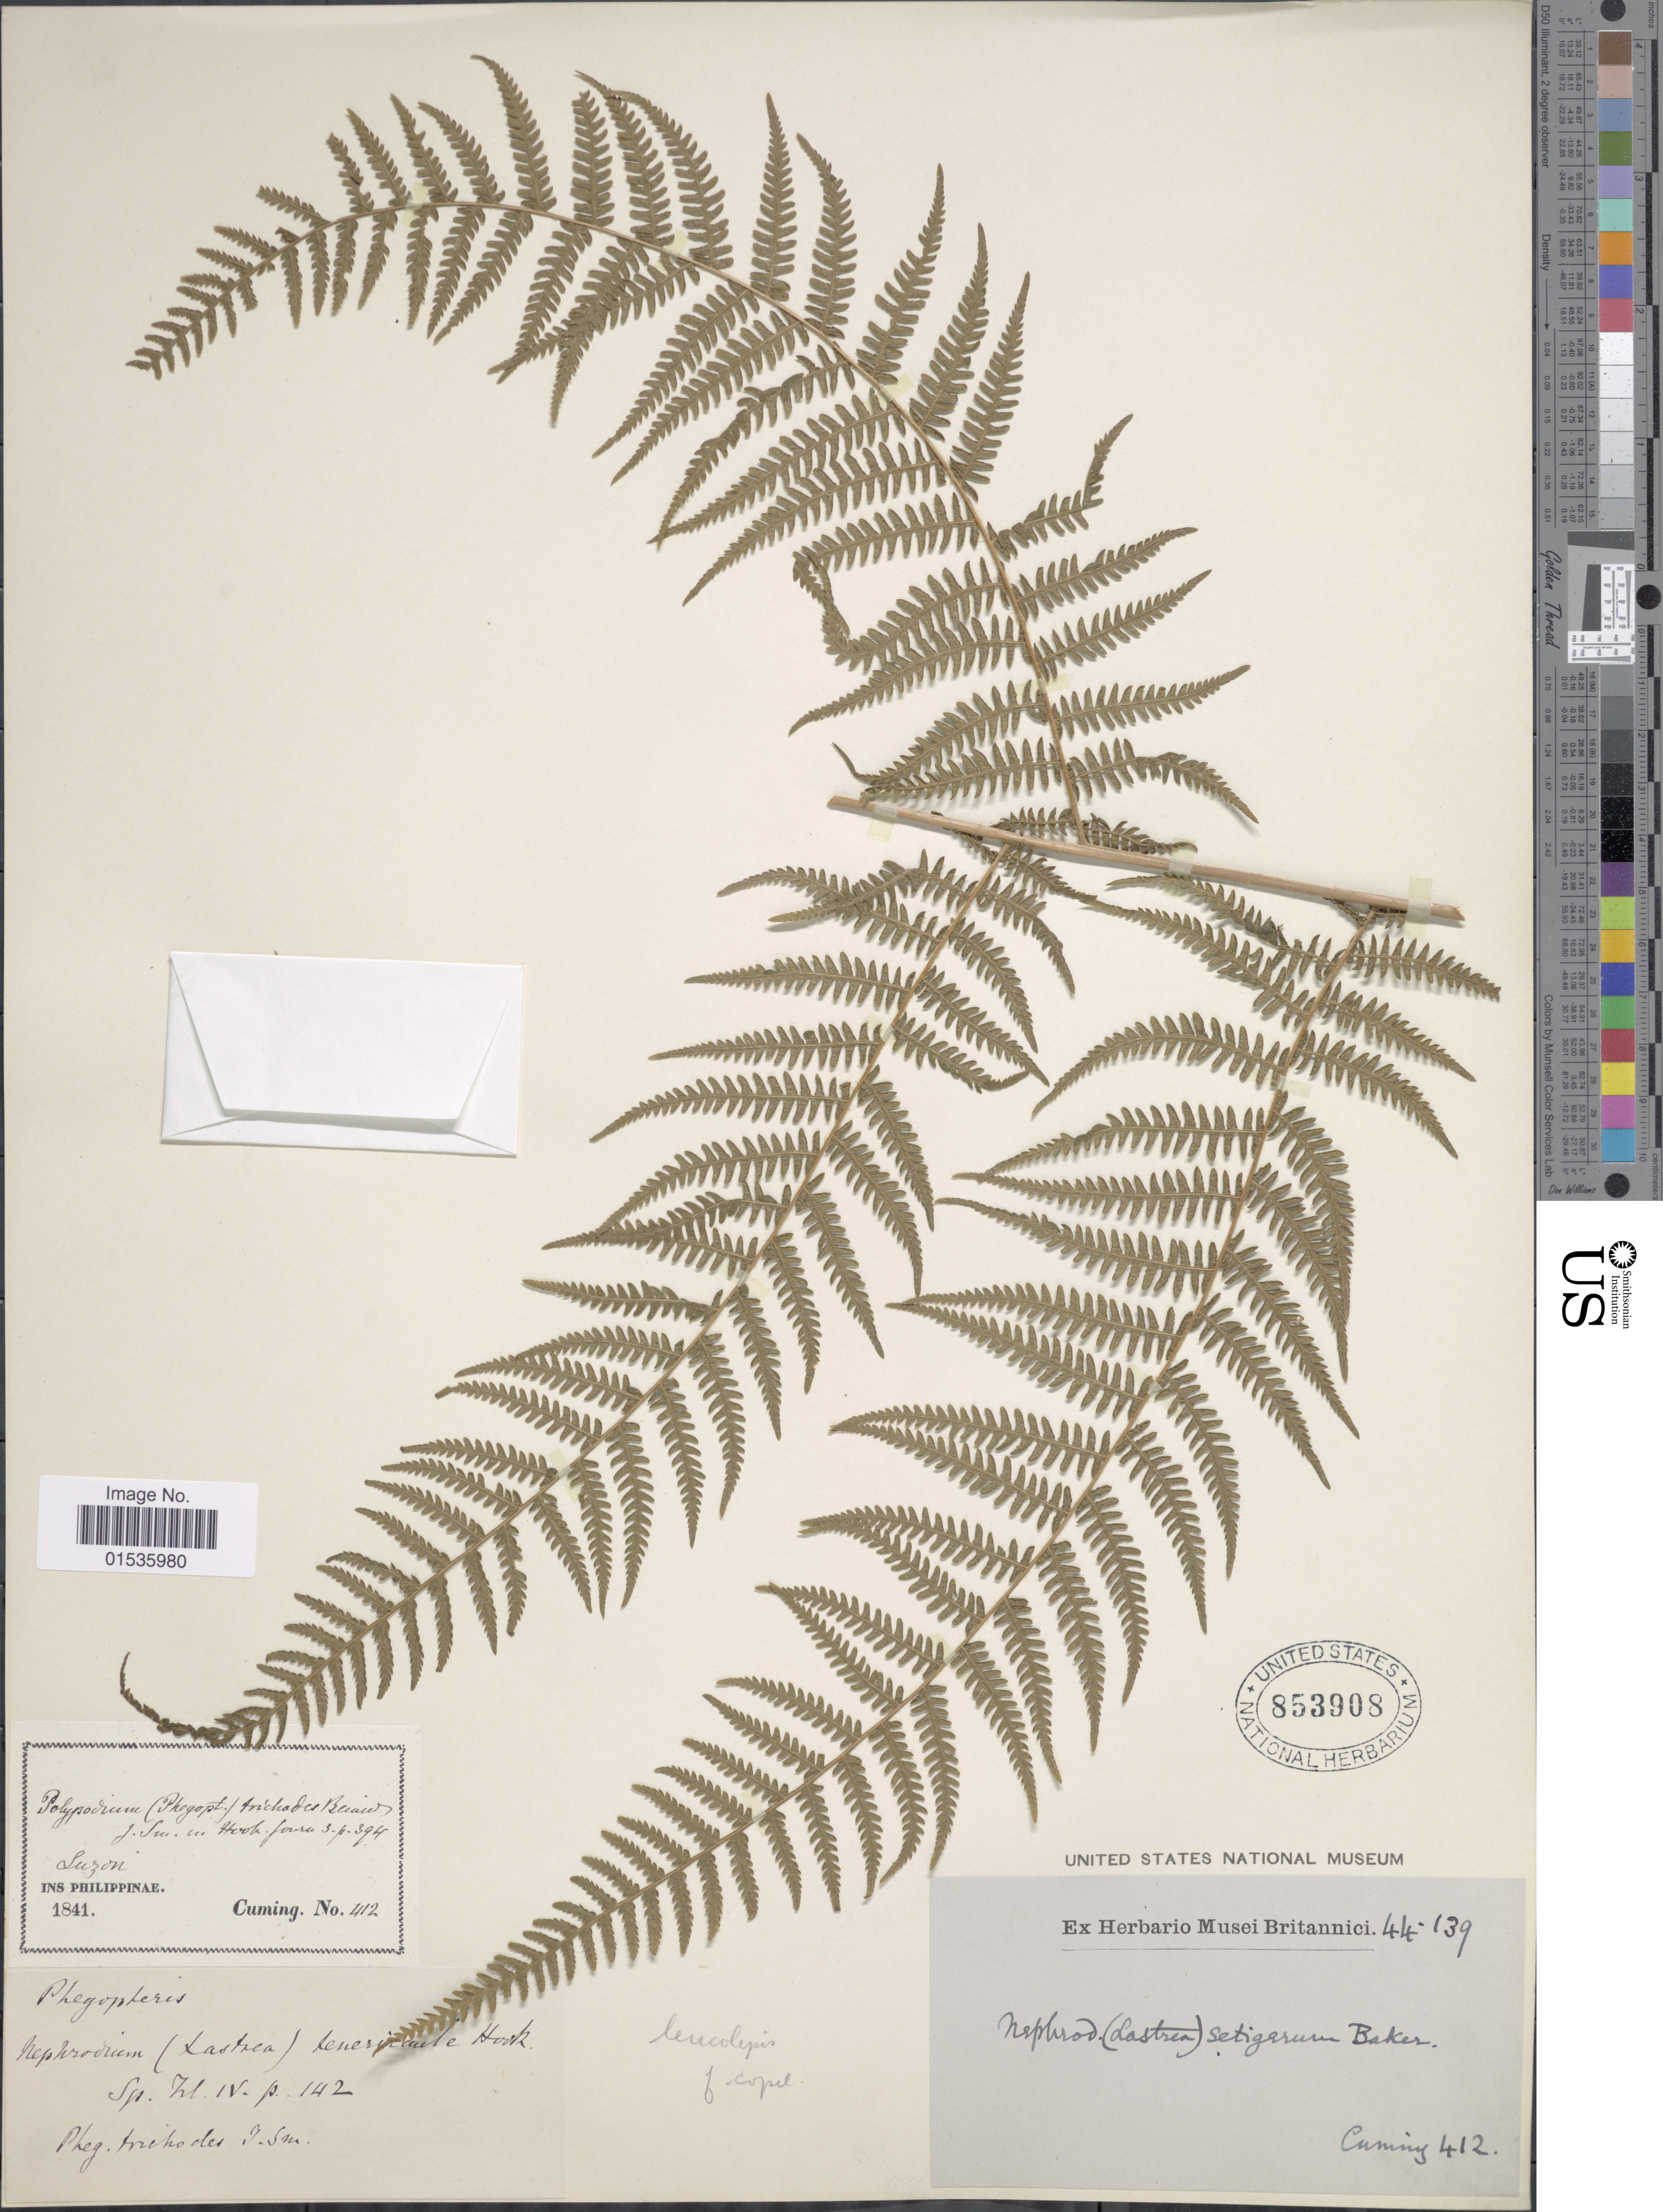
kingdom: Plantae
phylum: Tracheophyta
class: Polypodiopsida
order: Polypodiales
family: Thelypteridaceae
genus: Macrothelypteris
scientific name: Macrothelypteris polypodioides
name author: (Hook.) Holttum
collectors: -. Cuming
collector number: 412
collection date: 1841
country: Philippines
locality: Luzon, Ins. Philippine.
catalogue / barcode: US 853908